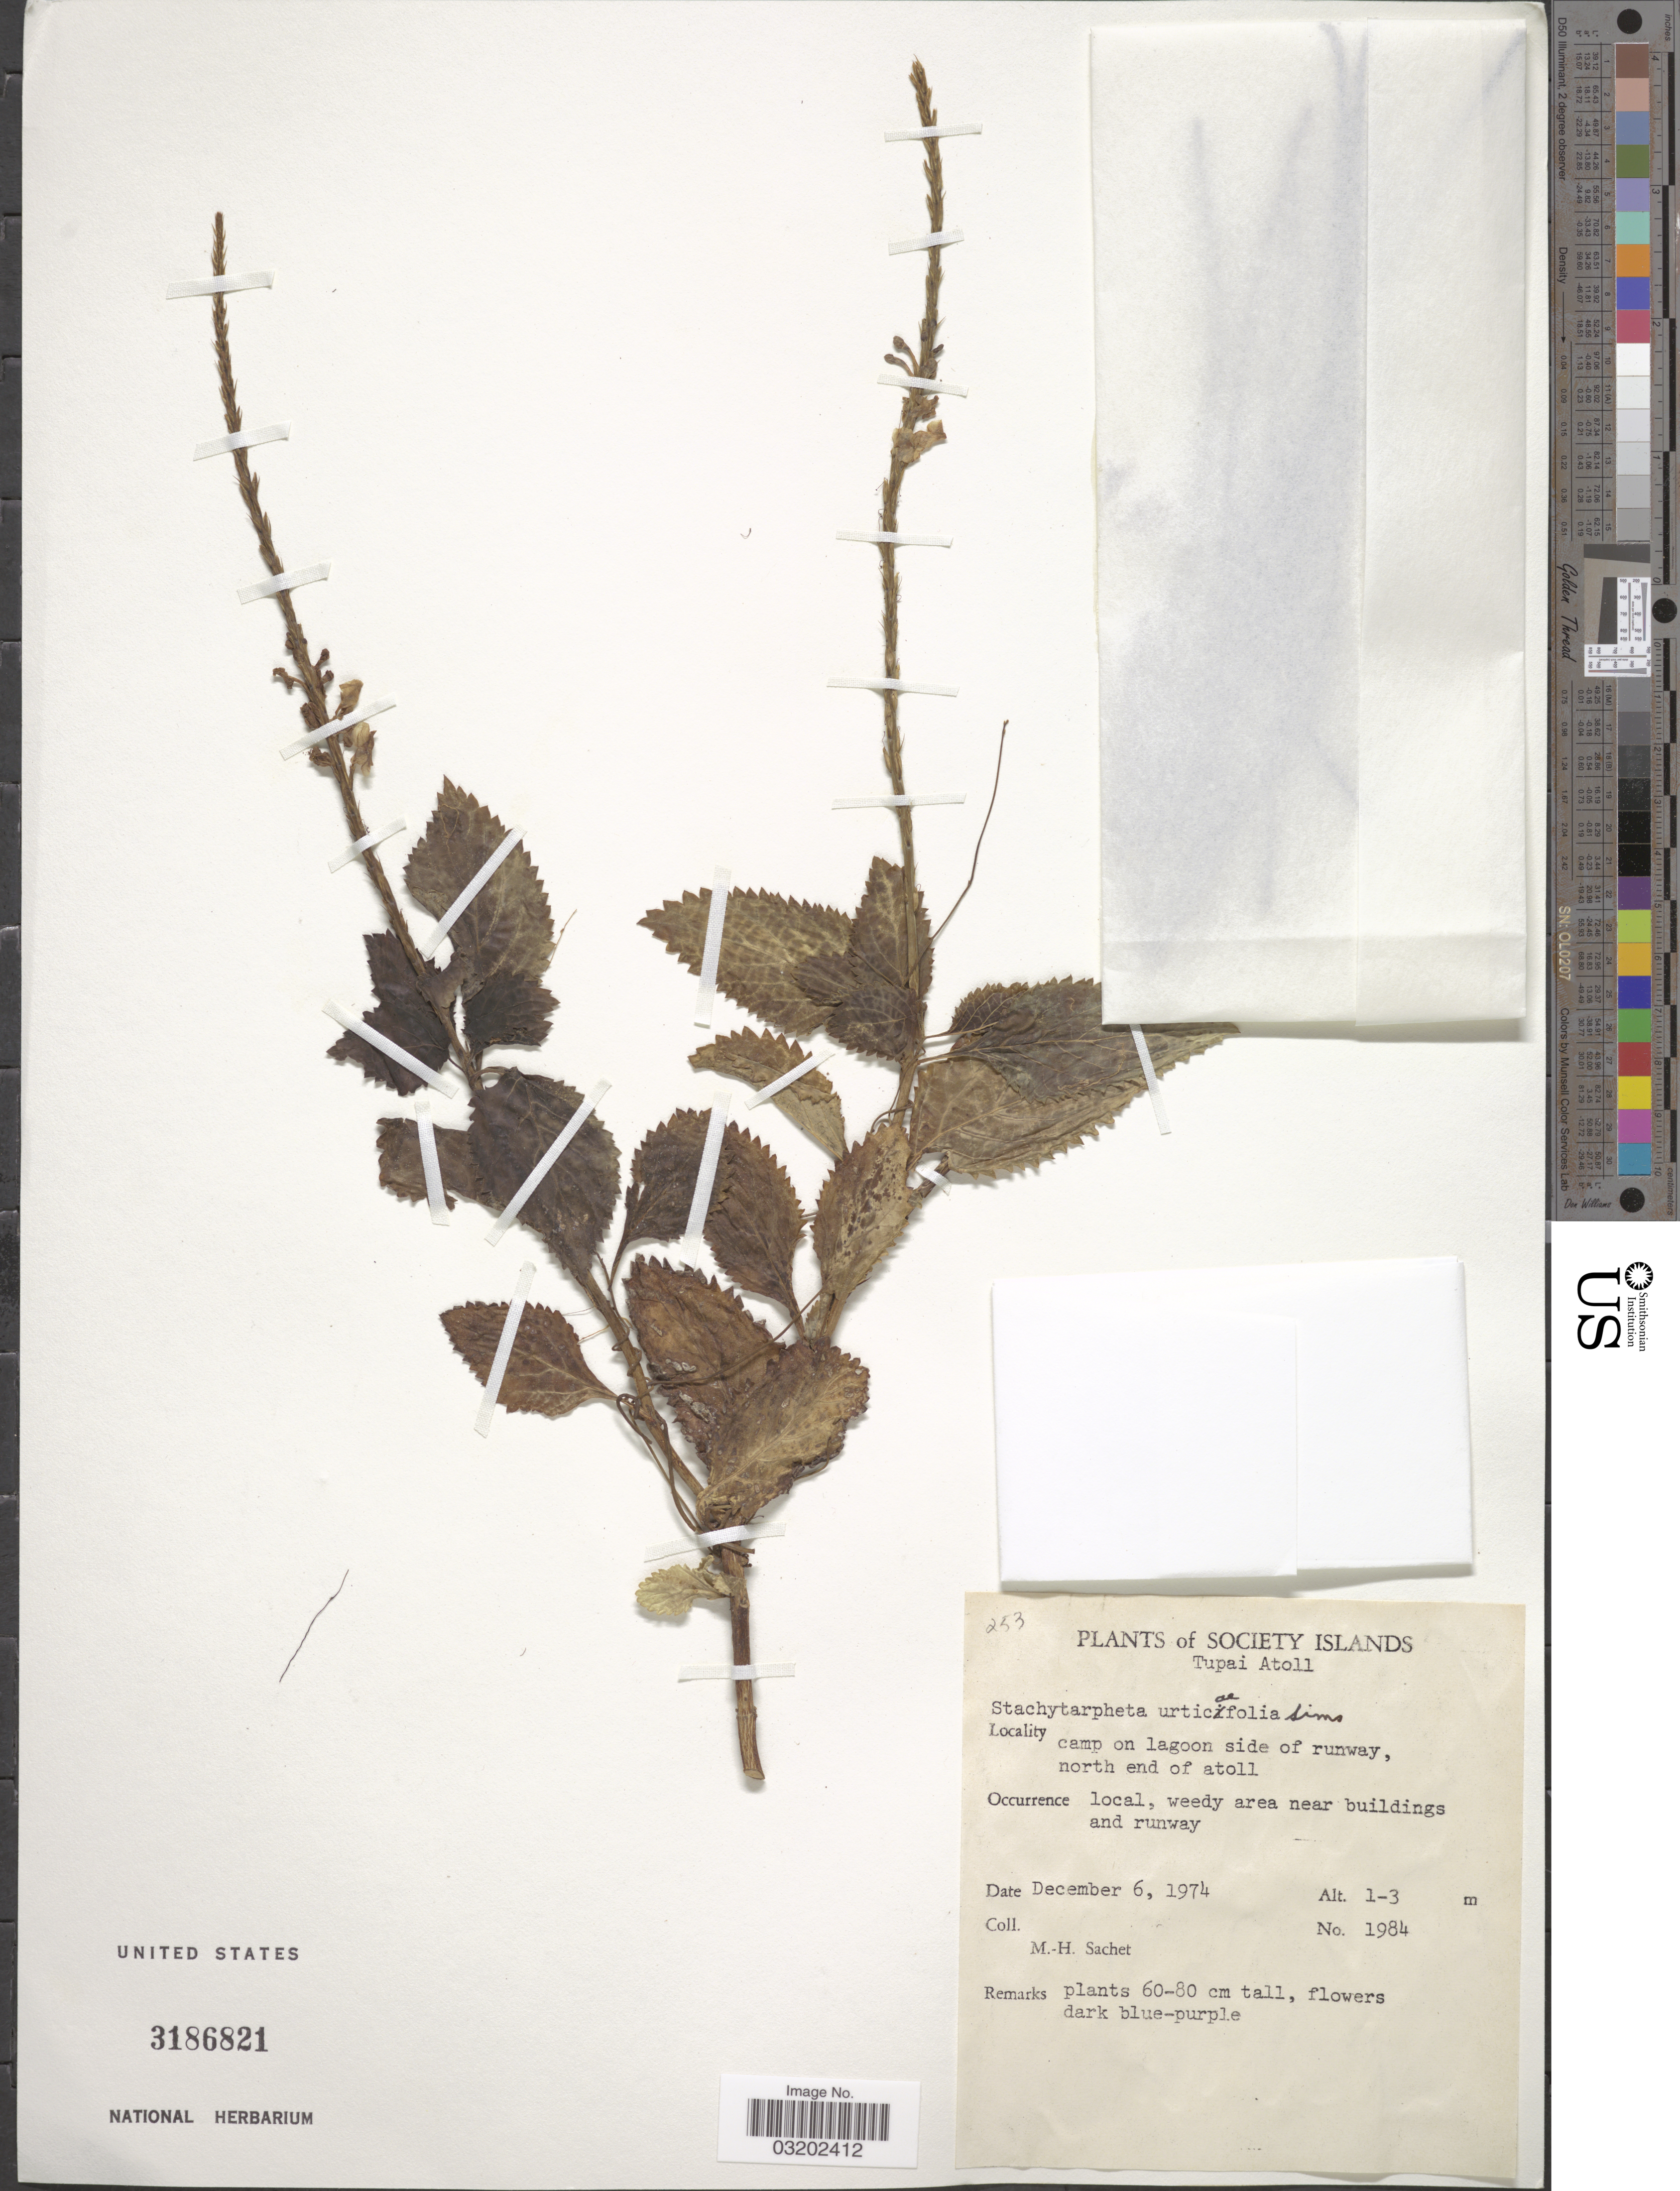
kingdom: Plantae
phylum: Tracheophyta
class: Magnoliopsida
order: Lamiales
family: Verbenaceae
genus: Stachytarpheta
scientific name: Stachytarpheta urticifolia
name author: Sims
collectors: M.-H. Sachet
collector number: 1984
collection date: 1974-12-06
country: French Polynesia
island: Tupai Atoll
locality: Society Islands, Tupai Atoll. Camp on lagoon side of runway, north end of atoll.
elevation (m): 1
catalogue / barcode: US 3186821